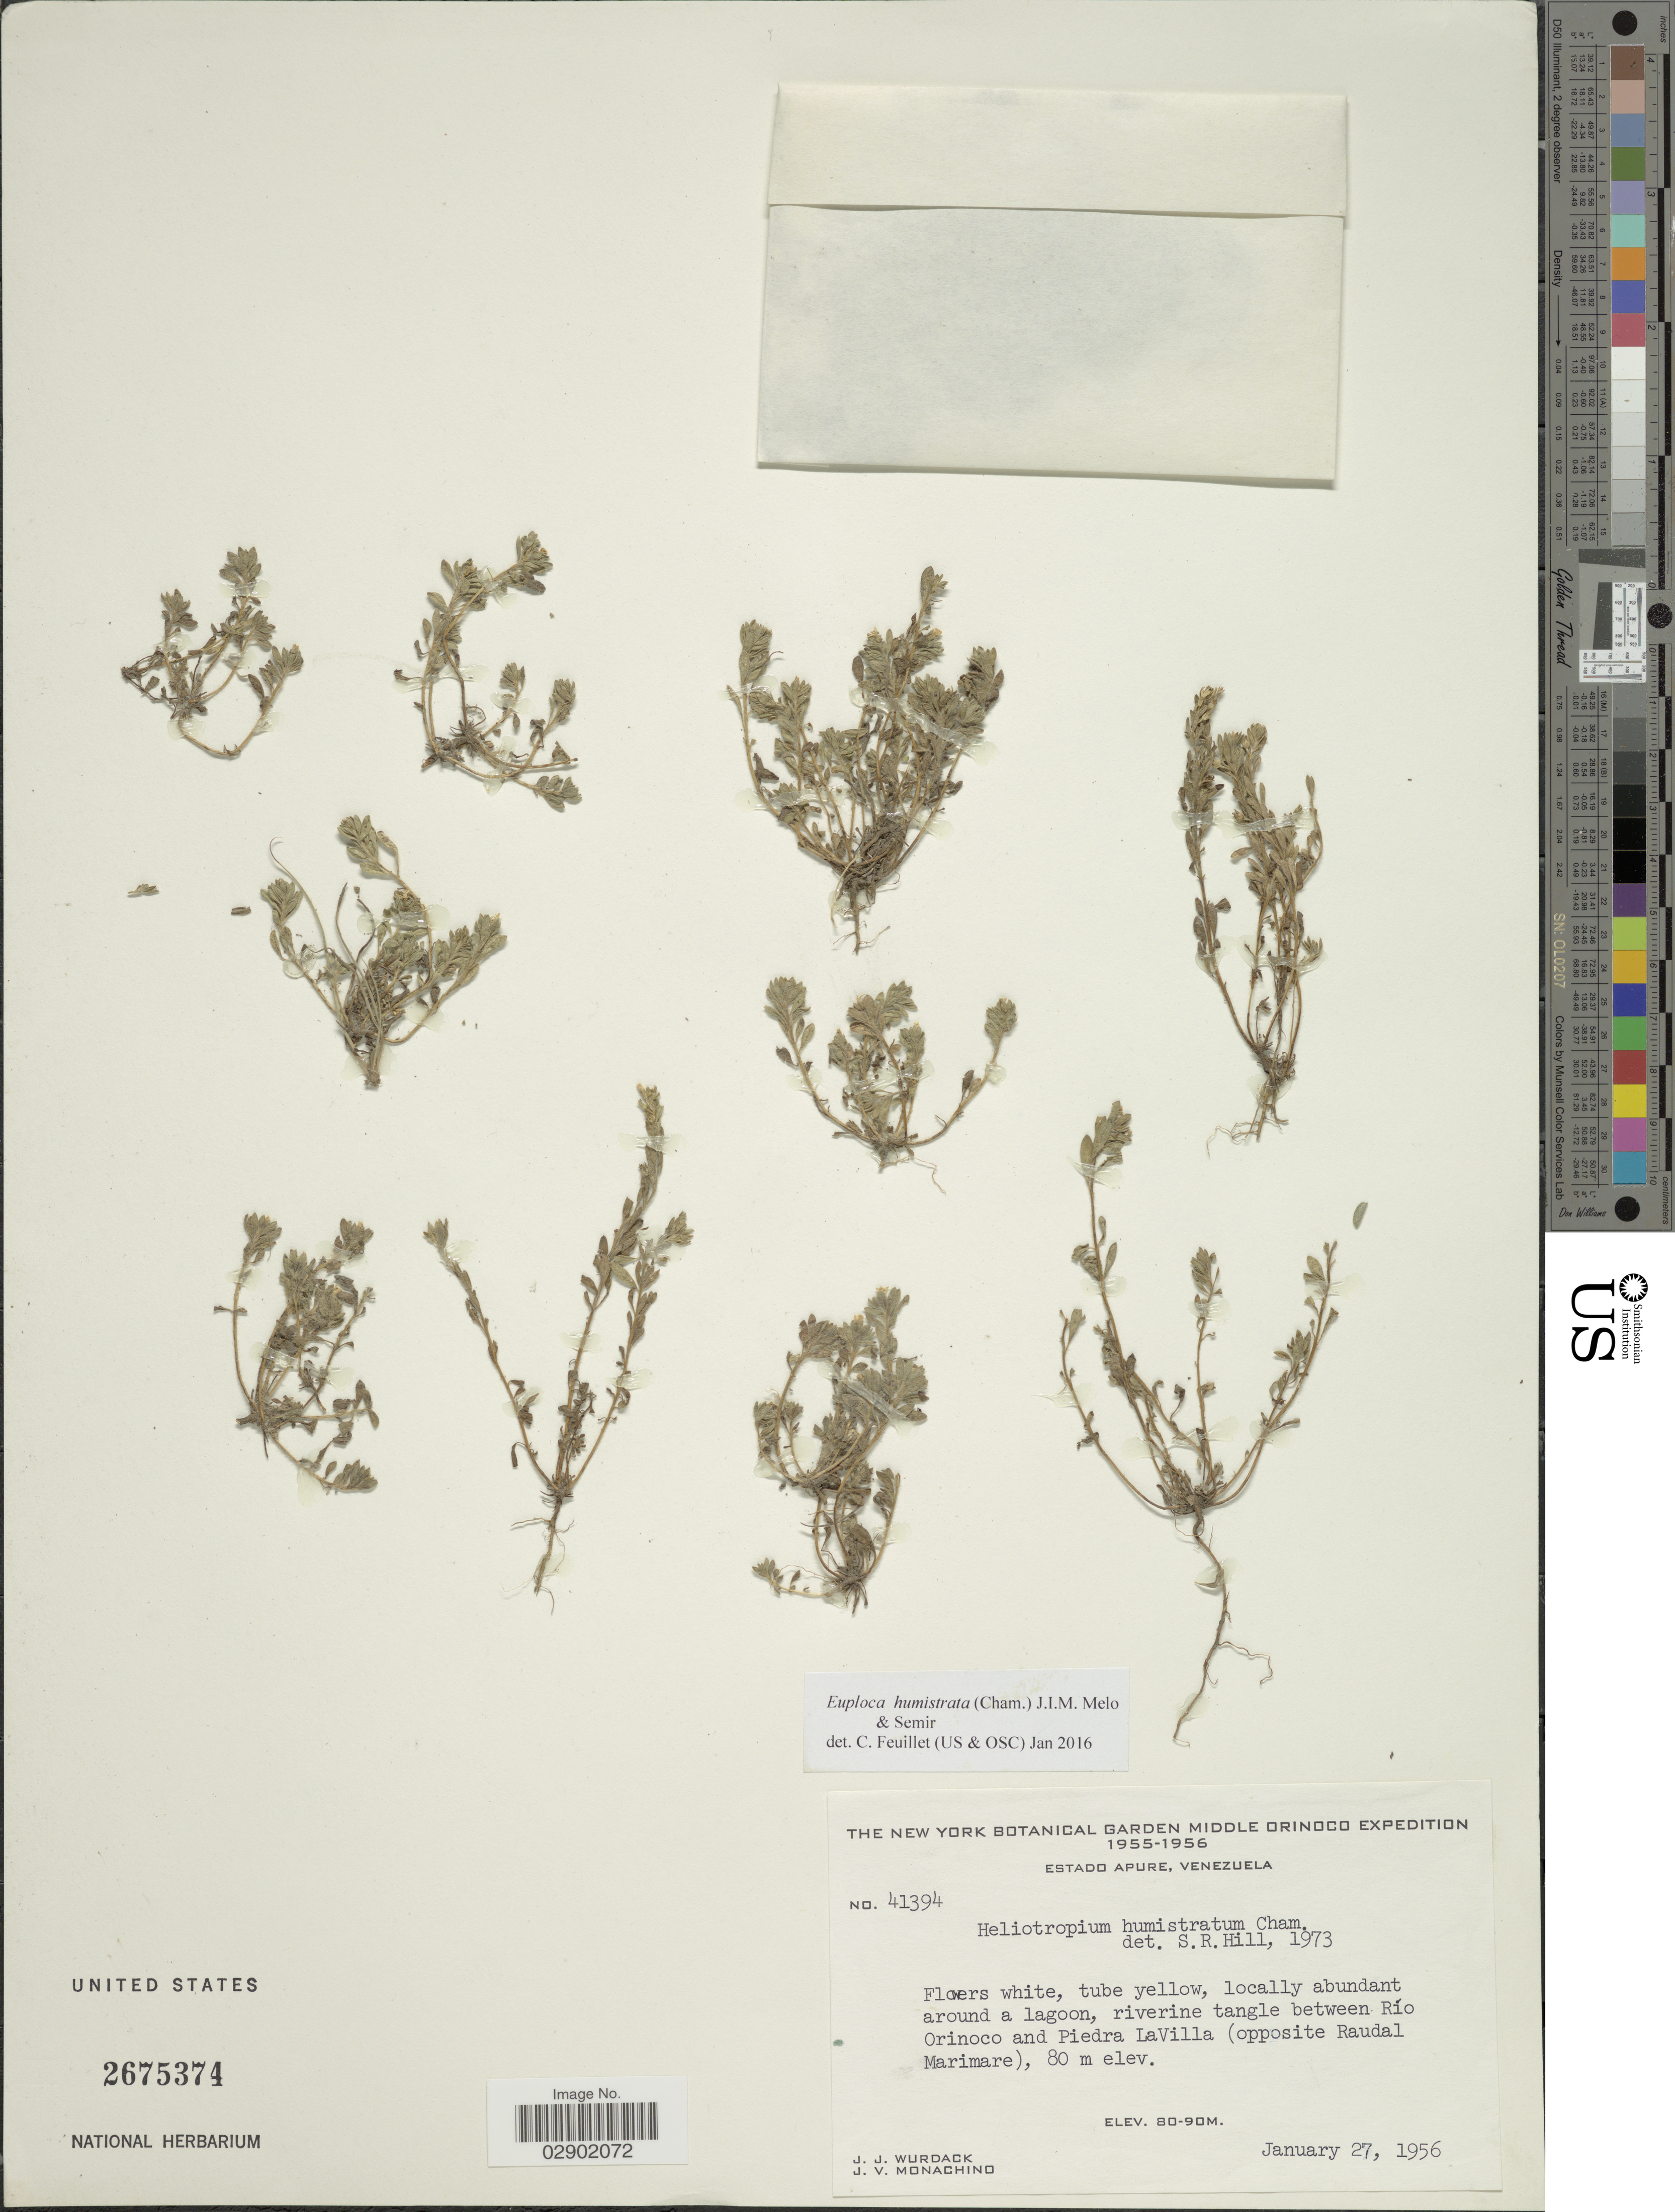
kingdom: Plantae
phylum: Tracheophyta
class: Magnoliopsida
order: Boraginales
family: Heliotropiaceae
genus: Euploca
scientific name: Euploca humistrata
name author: (Cham.) J.I.M. Melo & Semir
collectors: J. J. Wurdack & J. V. Monachino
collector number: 41394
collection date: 1956-01-27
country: Venezuela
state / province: Apure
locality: Riverine tangle between Río Orinoco and Piedra La Villa (opposite Raudal Marimare).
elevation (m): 80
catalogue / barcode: US 2675374